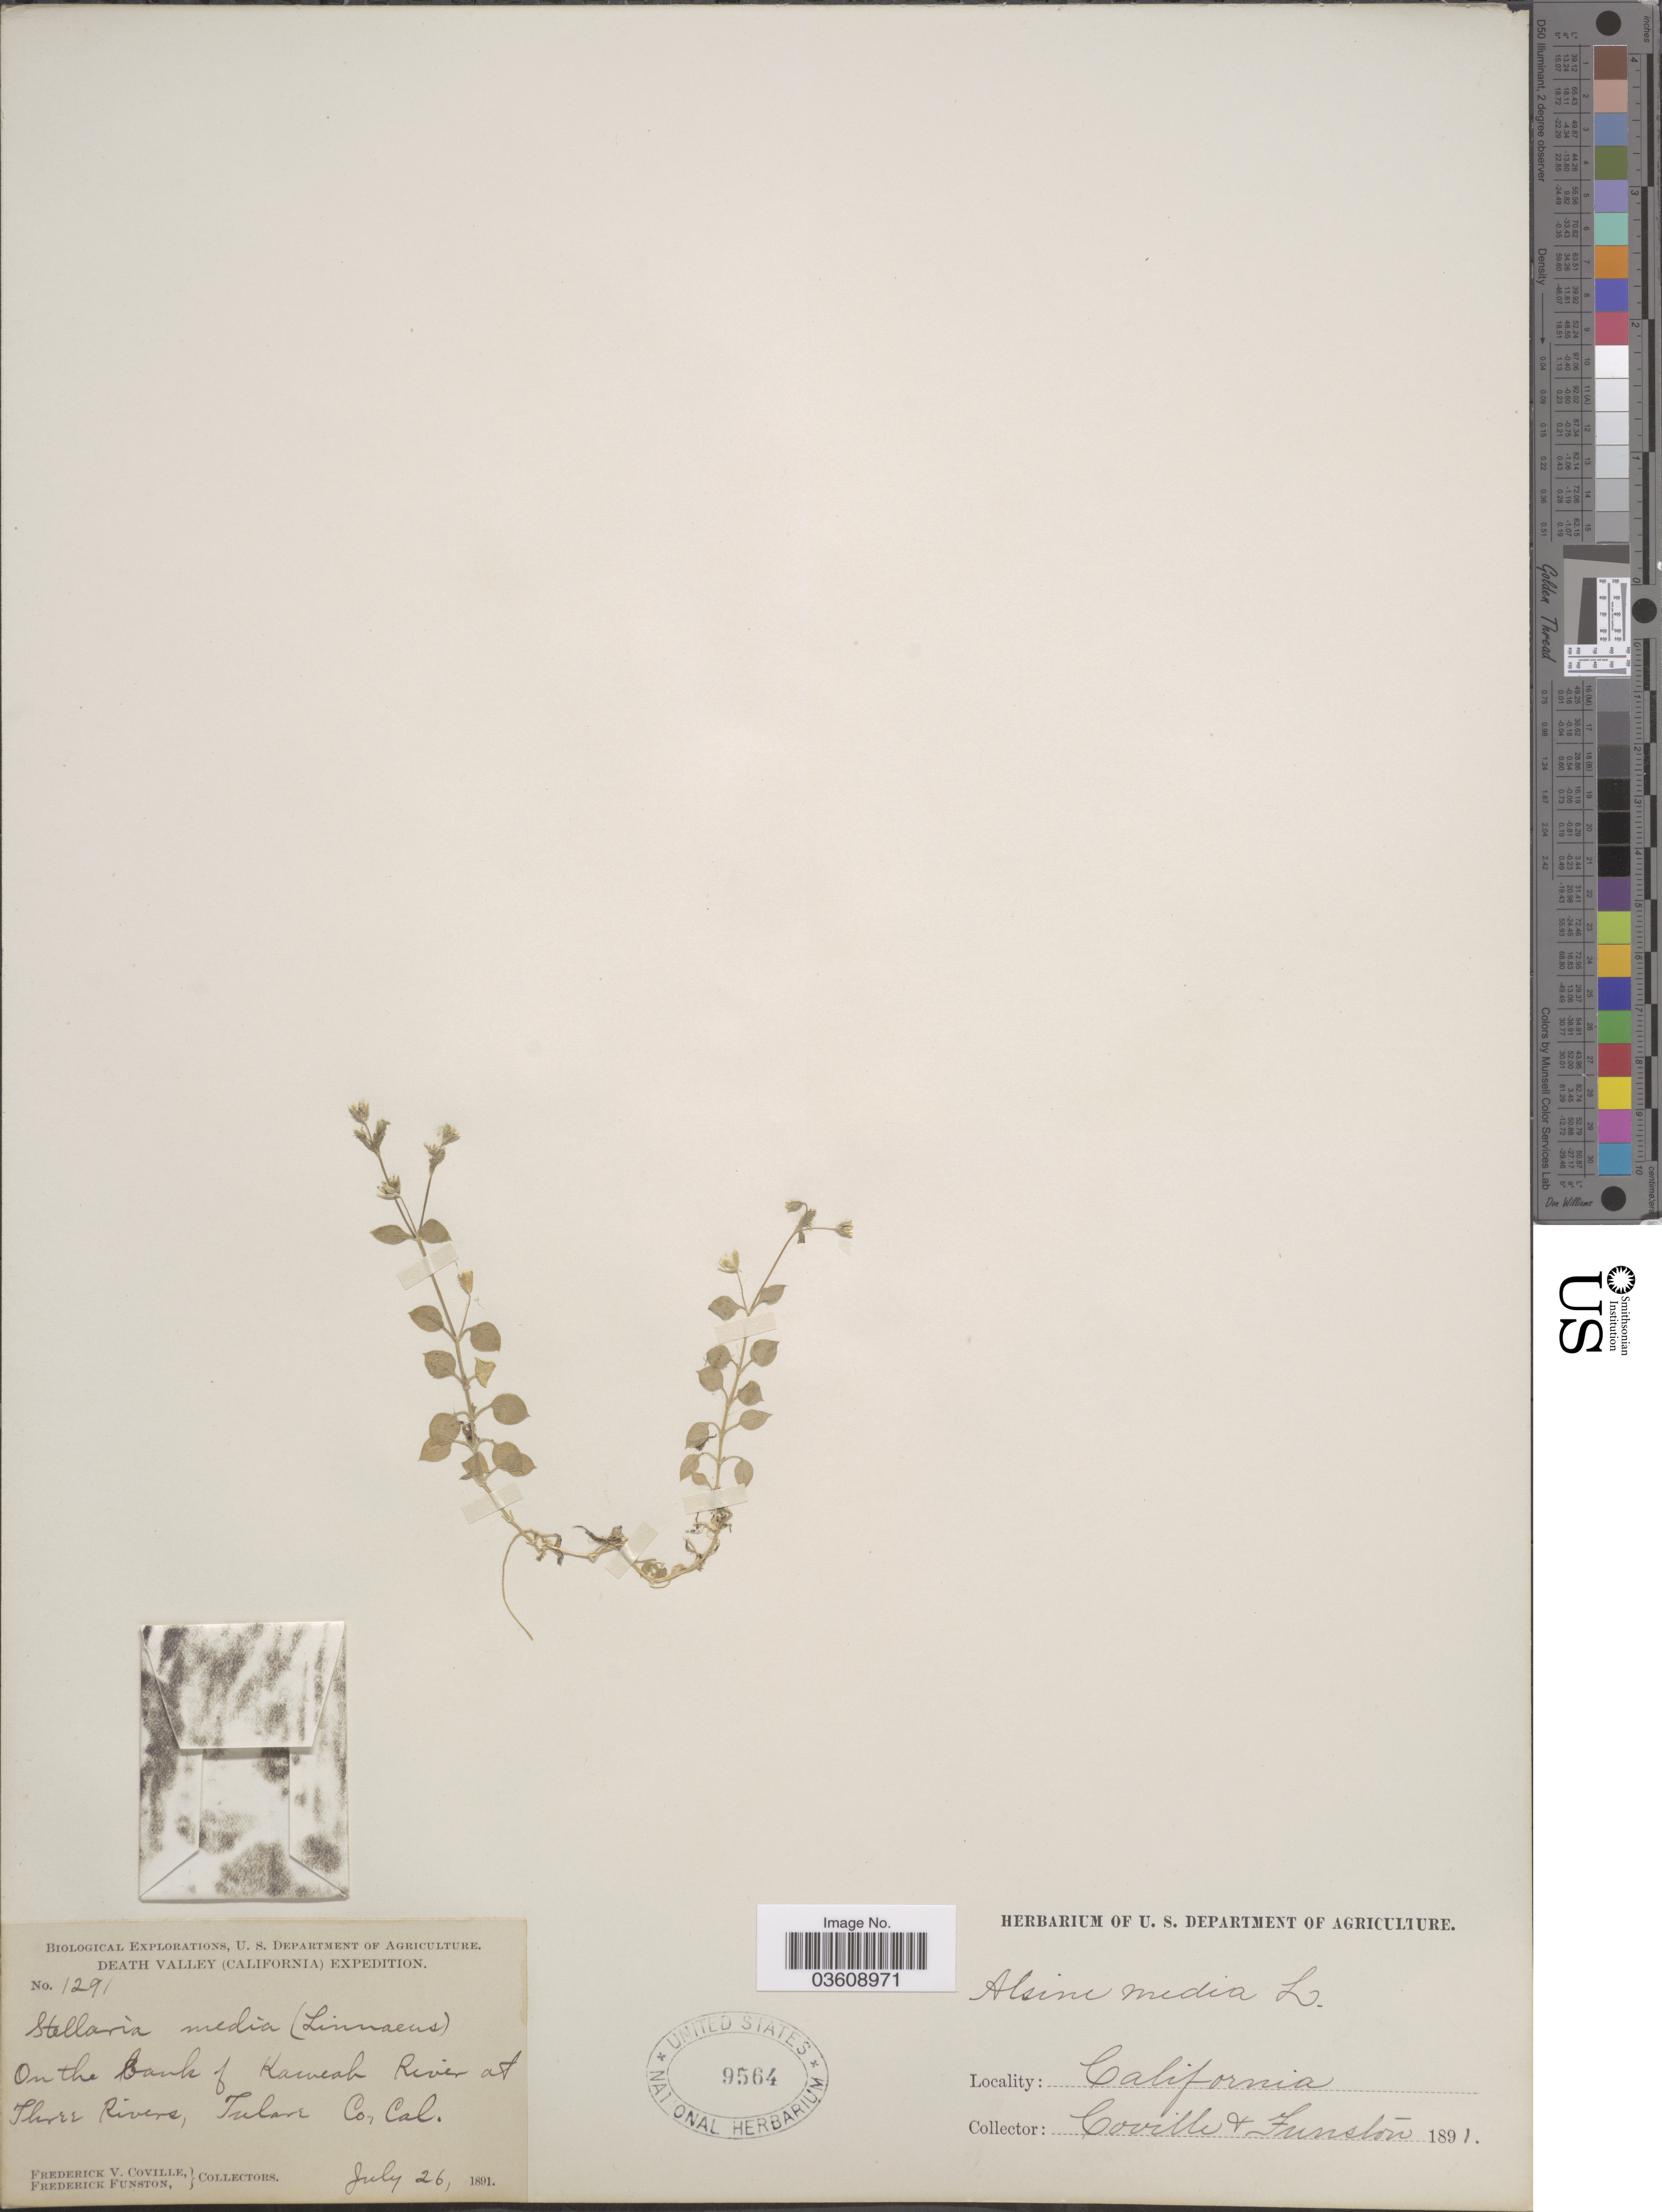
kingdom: Plantae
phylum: Tracheophyta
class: Magnoliopsida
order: Caryophyllales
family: Caryophyllaceae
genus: Stellaria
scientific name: Stellaria media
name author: (L.) Vill.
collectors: F. V. Coville & F. Funston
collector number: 1291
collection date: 1891-07-26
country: United States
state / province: California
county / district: Tulare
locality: Death Valley. On the bank of Kaweab River at Three Rivers, Tulare Co.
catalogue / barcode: US 9564